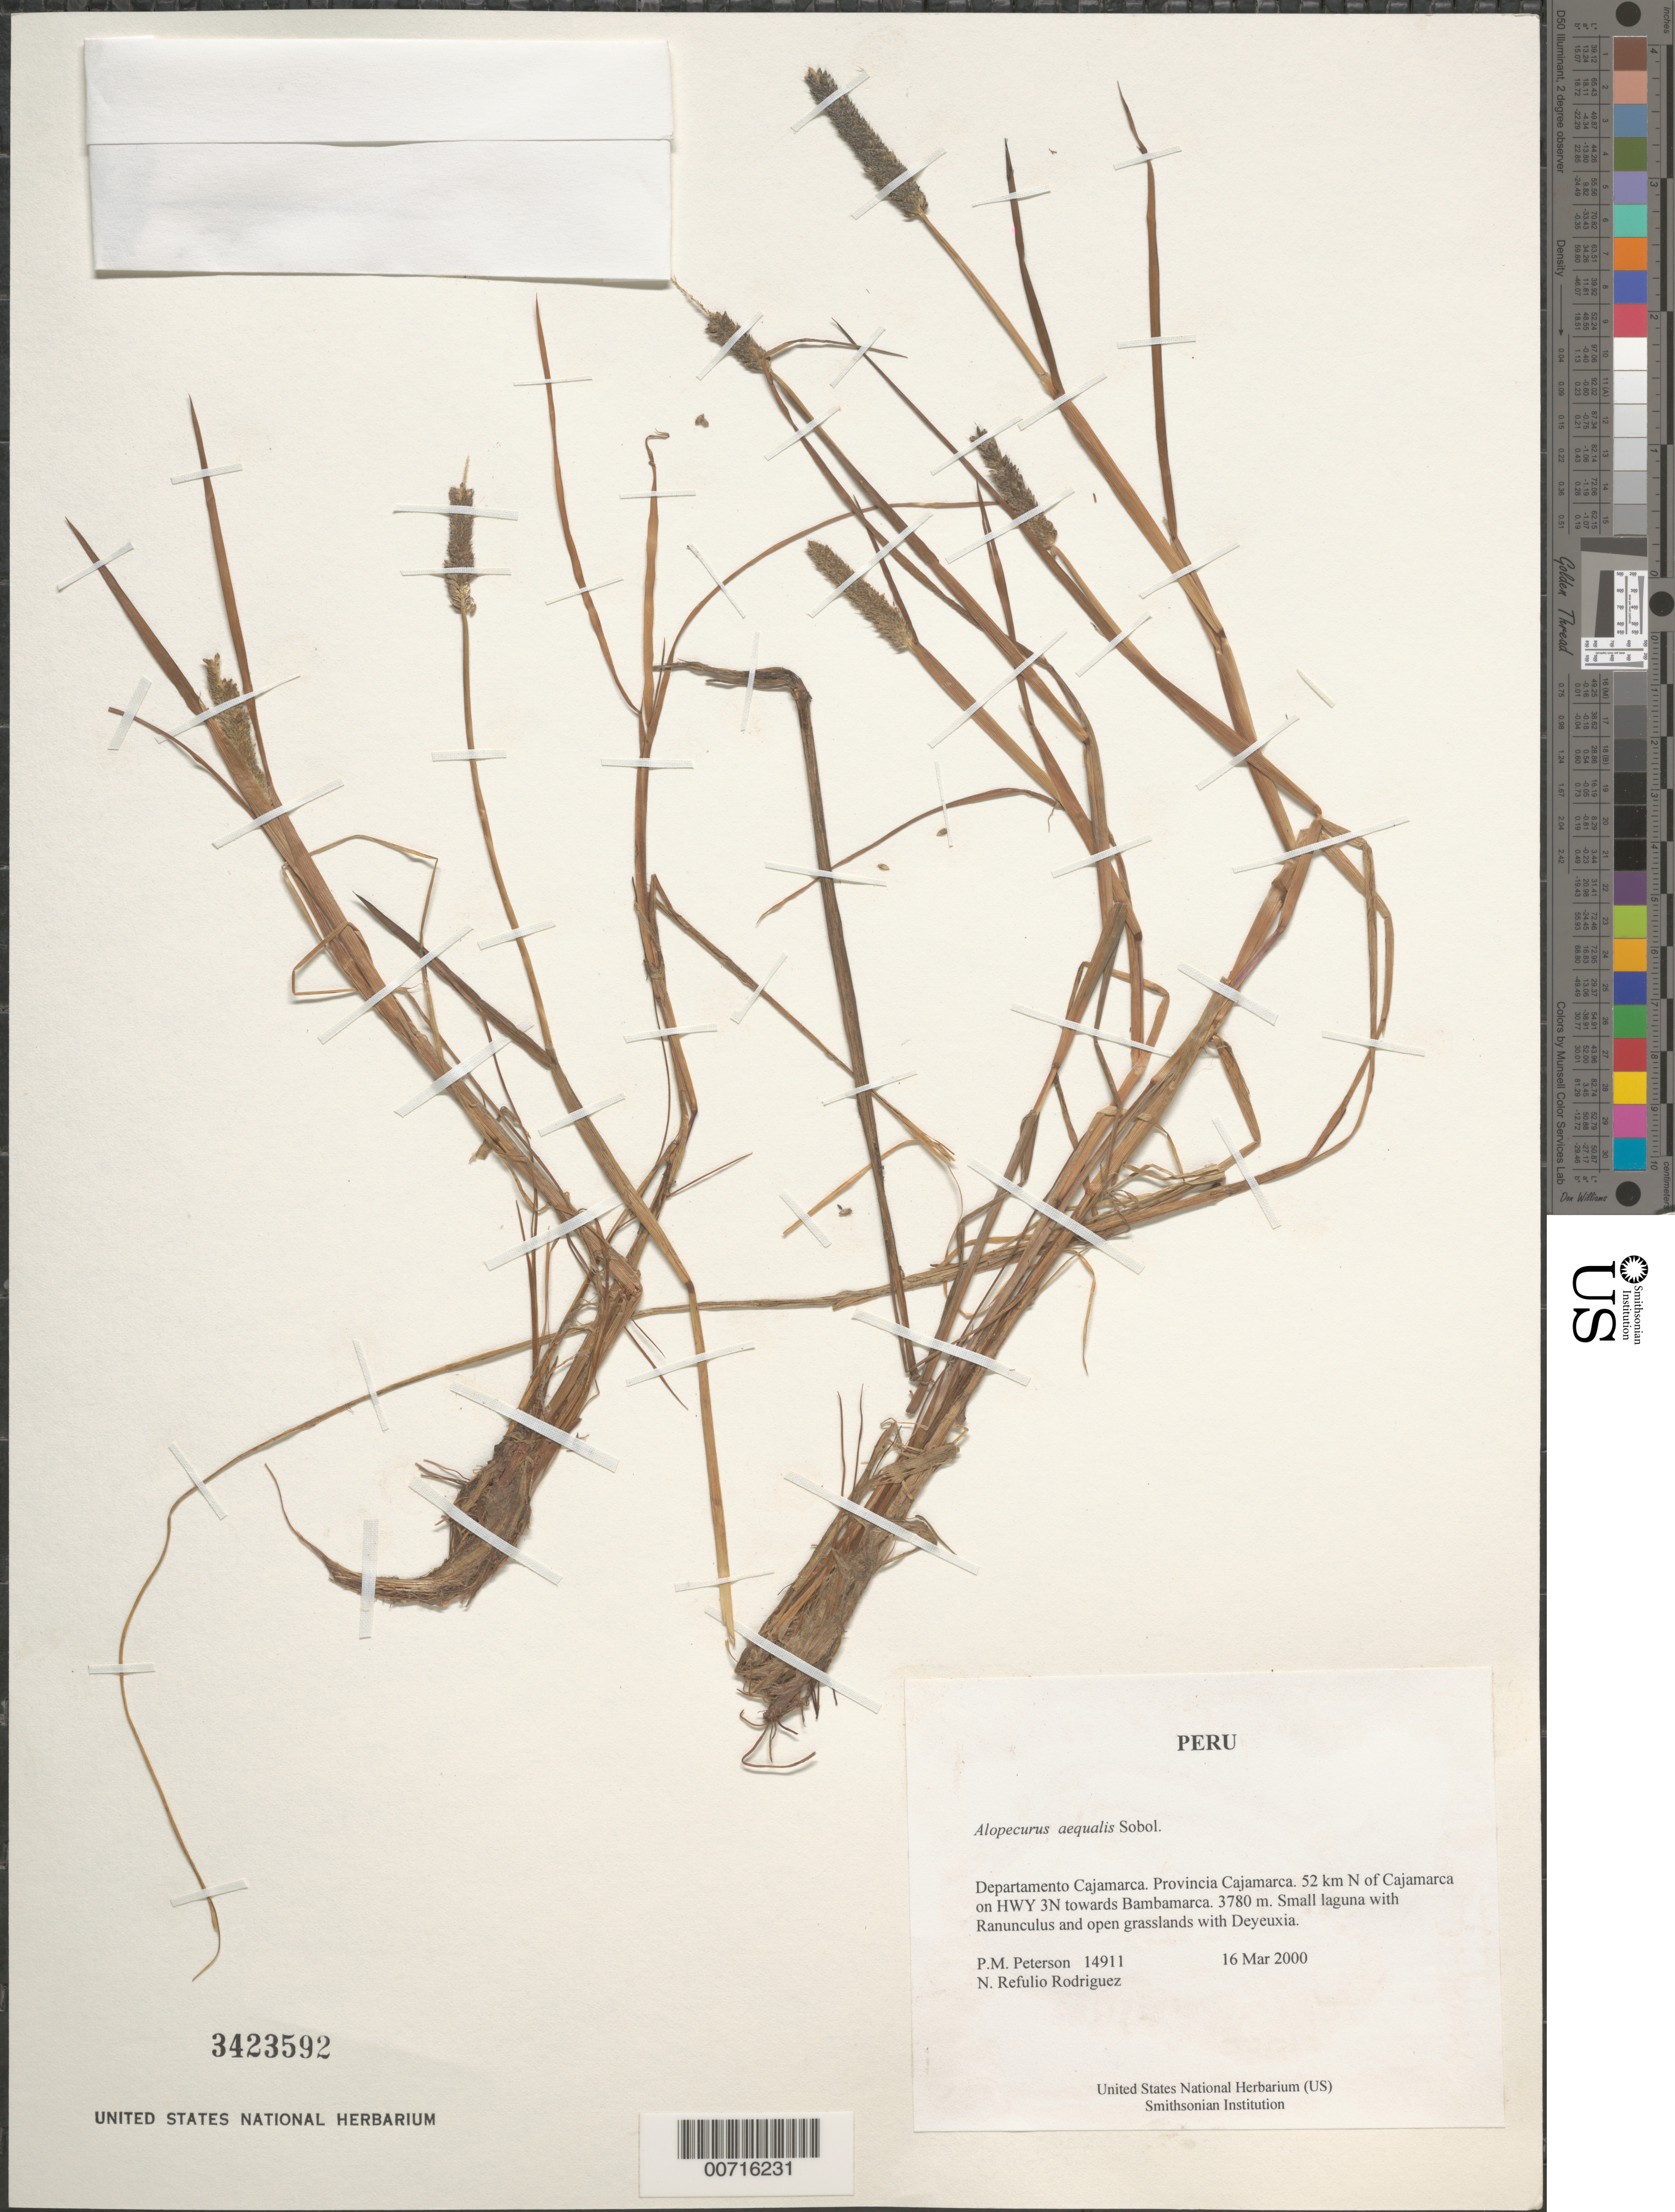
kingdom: Plantae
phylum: Tracheophyta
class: Liliopsida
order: Poales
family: Poaceae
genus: Alopecurus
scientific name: Alopecurus aequalis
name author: Sobol.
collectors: P. M. Peterson & N. Refulio-Rodríguez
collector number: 14911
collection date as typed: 16 Mar 2000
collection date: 2000-03-16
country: Peru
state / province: Cajamarca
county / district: Cajamarca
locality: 52 km N of Cajamarca on HWY 3N towards Bambamarca.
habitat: Small laguna with Ranunculus and open grasslands with Deyeuxia.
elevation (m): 3780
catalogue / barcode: US 3423592